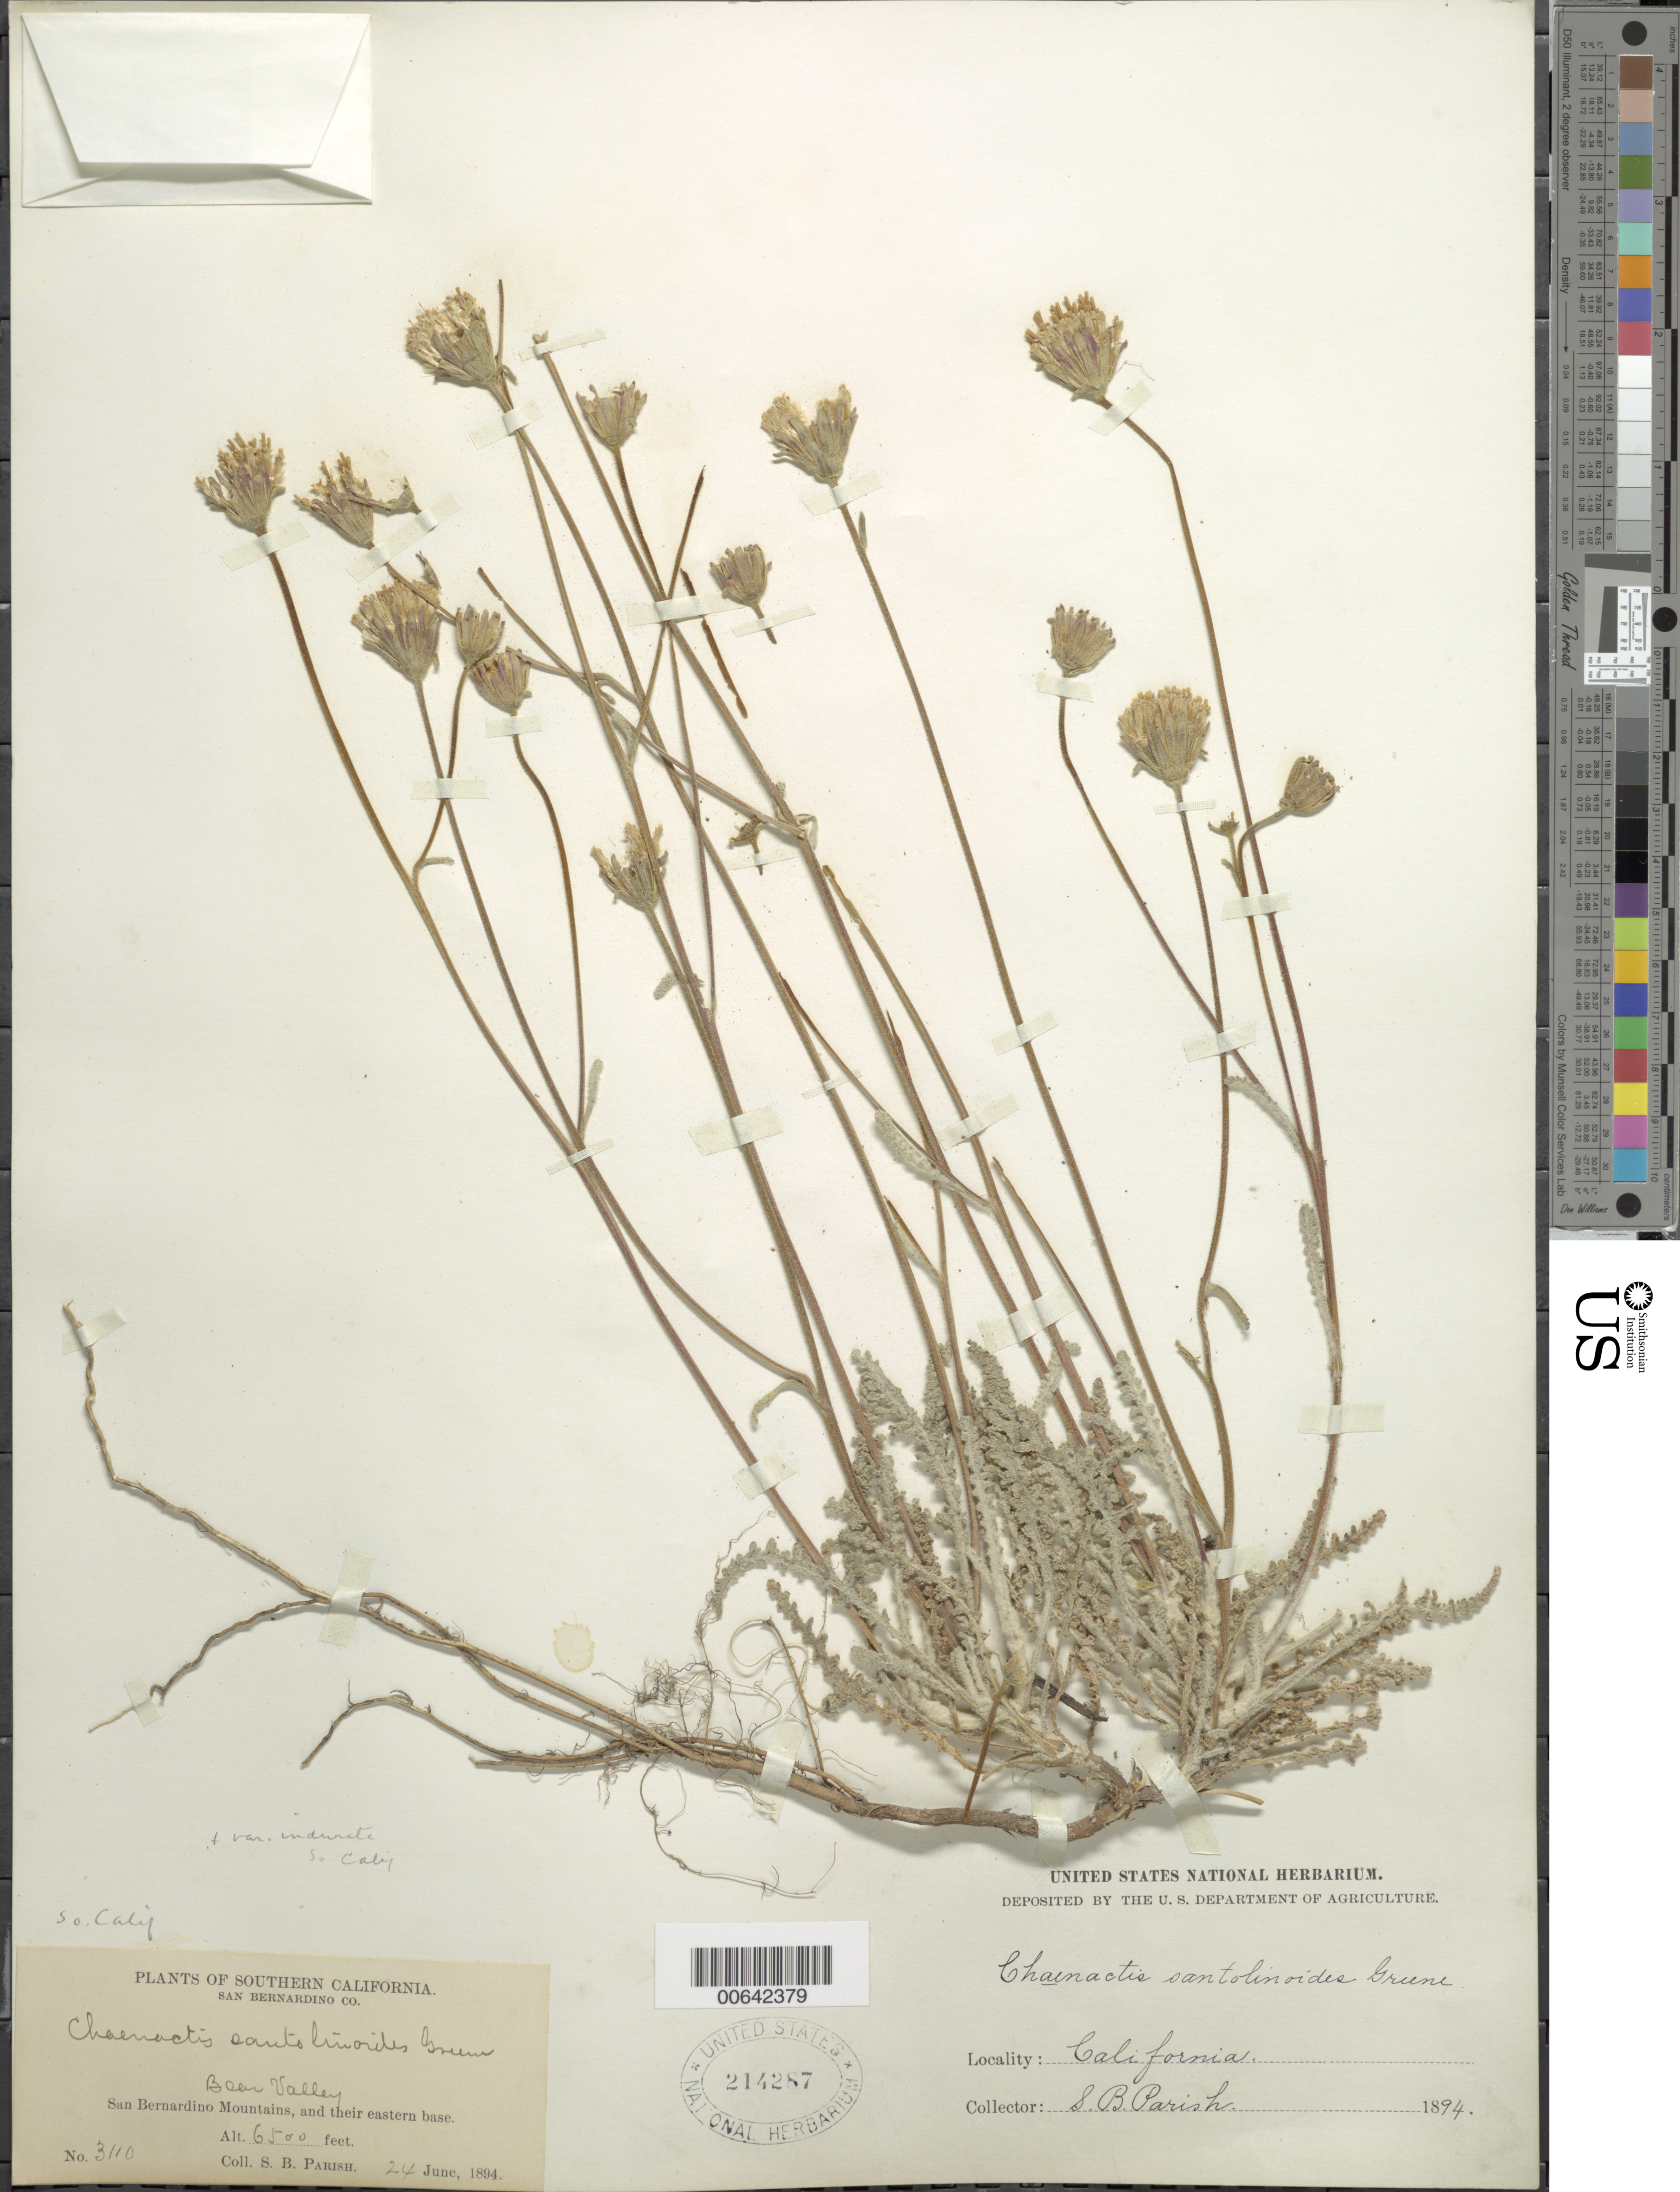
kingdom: Plantae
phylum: Tracheophyta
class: Magnoliopsida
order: Asterales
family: Asteraceae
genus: Chaenactis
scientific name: Chaenactis santolinoides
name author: Greene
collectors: S. B. Parish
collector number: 3110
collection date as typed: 24 Jun 1894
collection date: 1894-06-24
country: United States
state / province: California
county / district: San Bernardino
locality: Southern California, San Bernardino Co. Bear Valley, San Bernardino Mts., and their eastern base.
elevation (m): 1981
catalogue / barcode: US 214287